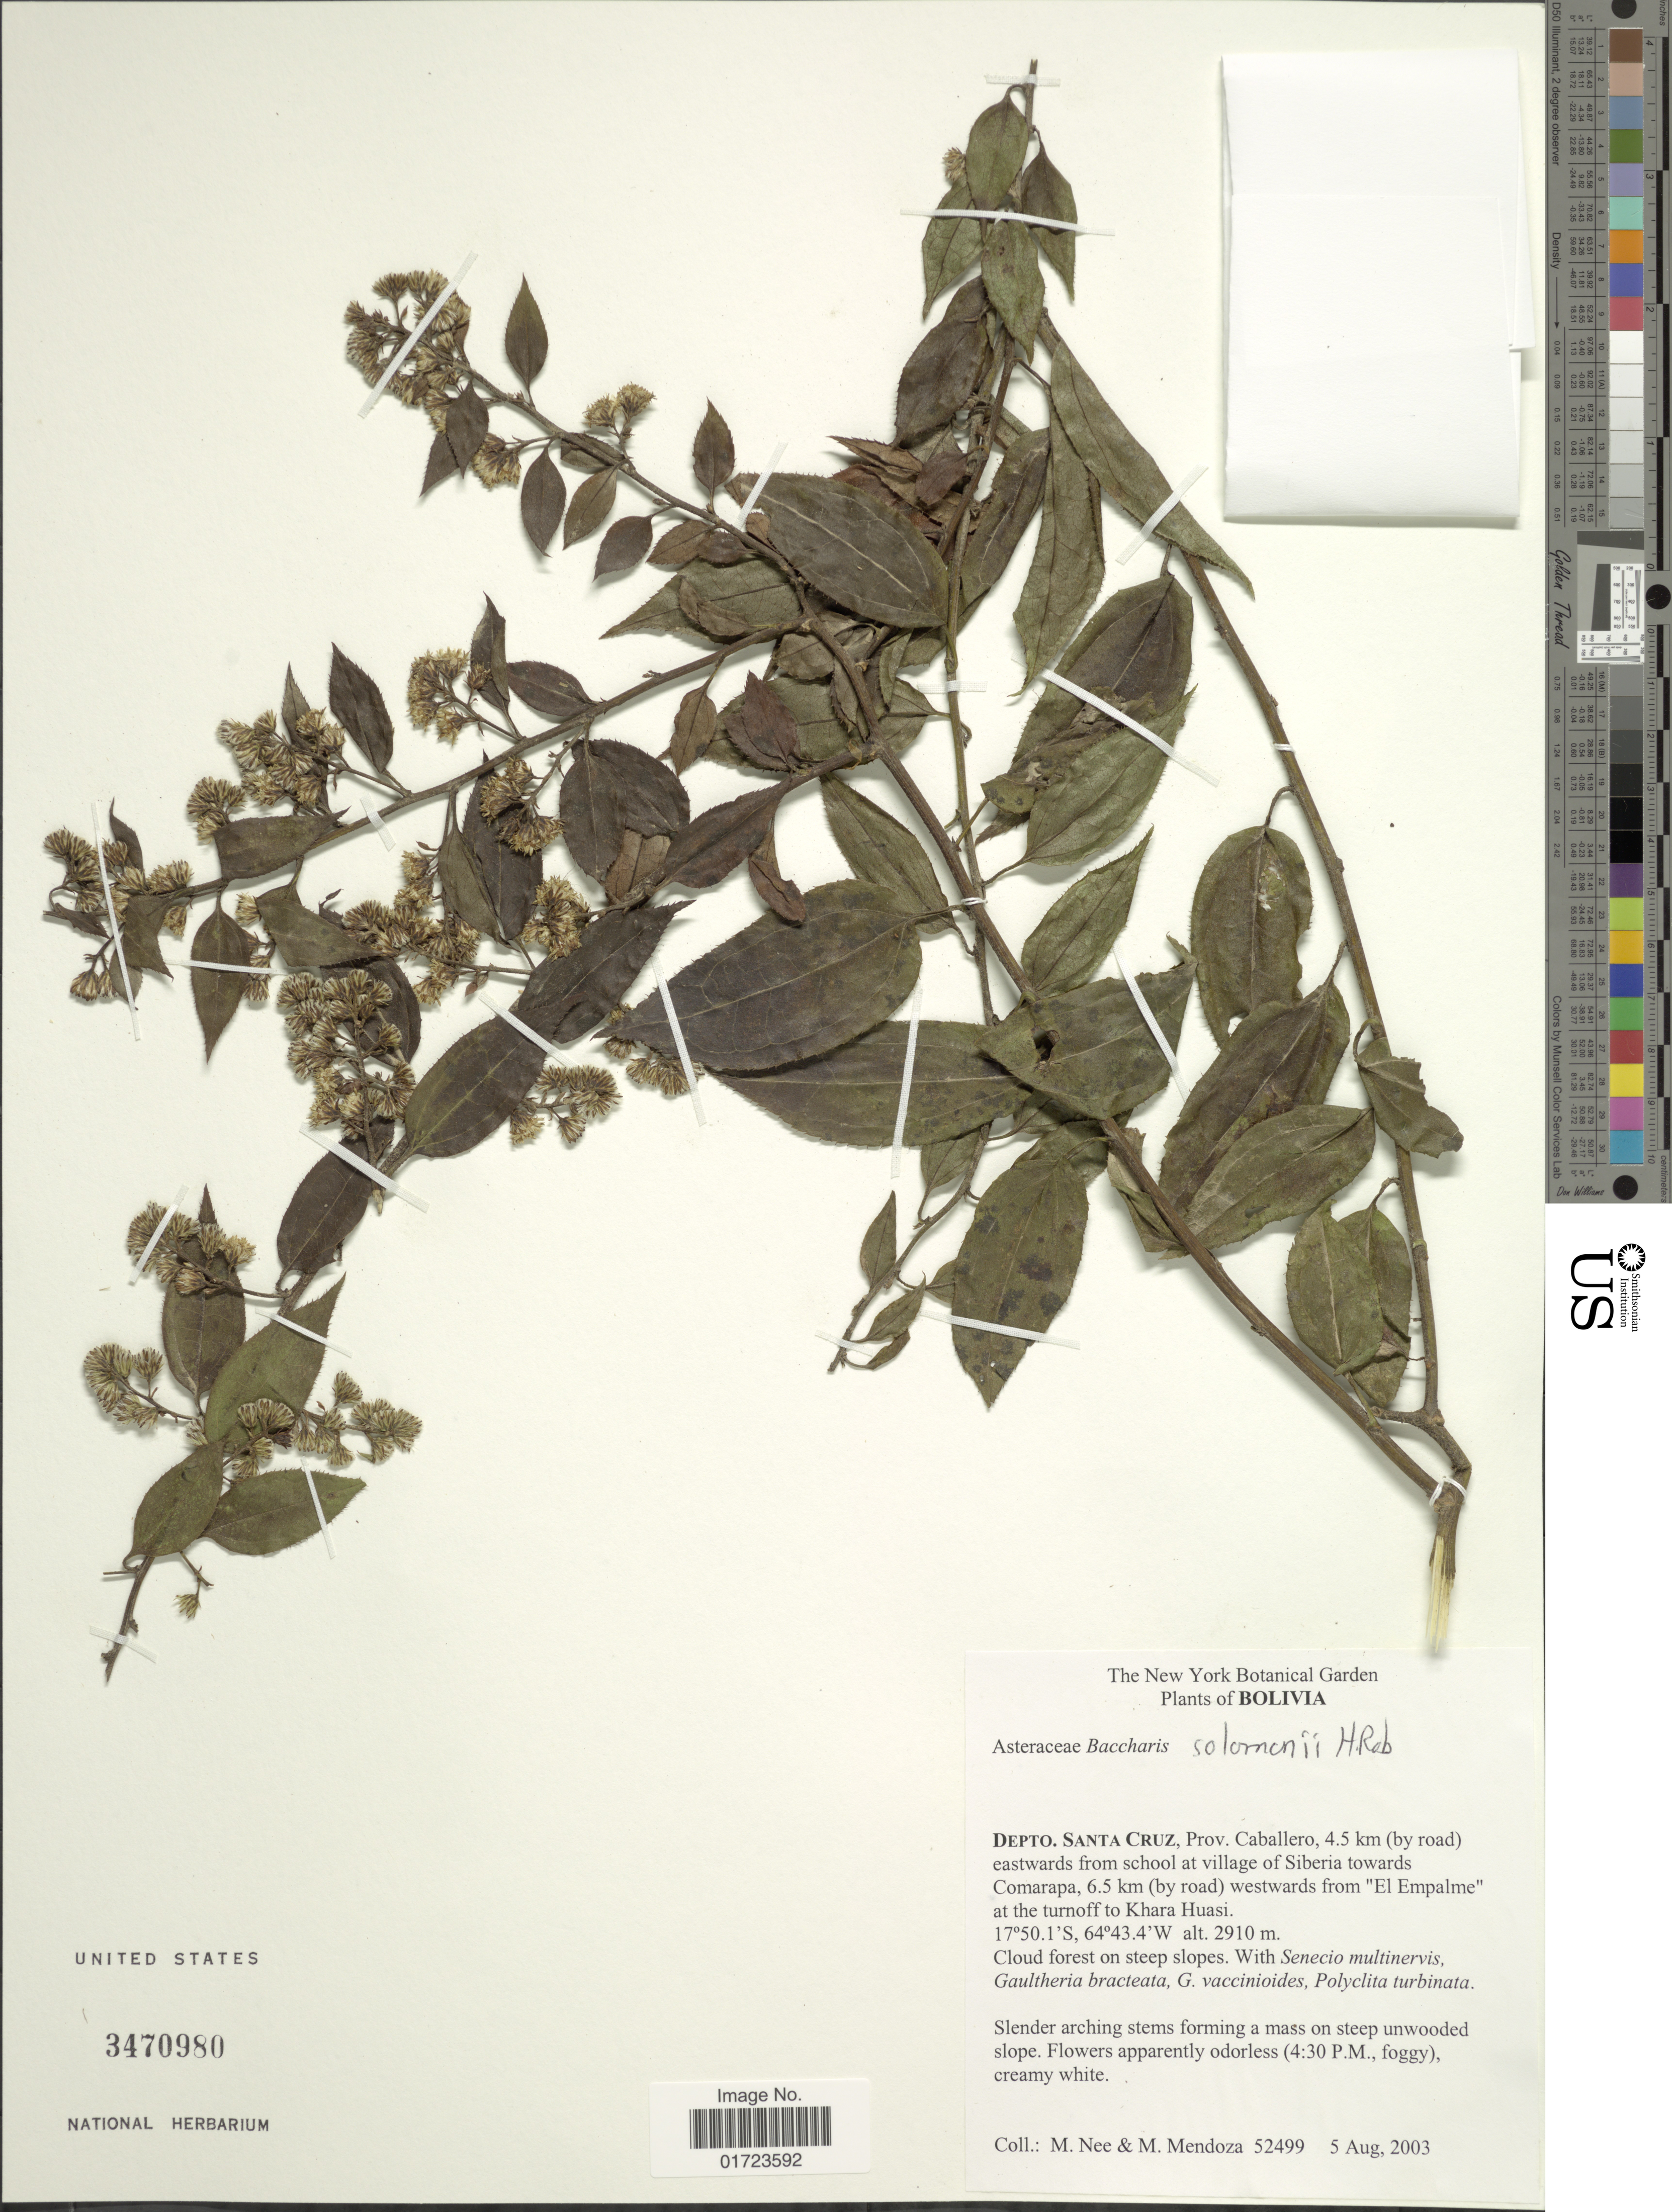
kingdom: Plantae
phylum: Tracheophyta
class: Magnoliopsida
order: Asterales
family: Asteraceae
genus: Baccharis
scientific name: Baccharis solomonii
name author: H. Rob.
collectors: M. Nee & M. Mendoza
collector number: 52499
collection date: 2003-08-05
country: Bolivia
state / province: Santa Cruz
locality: Depto. Santa Cruz. Prov. Caballeo, 4.5 km (by road) eastwar from school at village of Siberia towards Comarapa, 6.5 km (by road) westwards from "El Empalme"at the turnoff to Khara Huasi.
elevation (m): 2910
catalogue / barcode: US 3470980